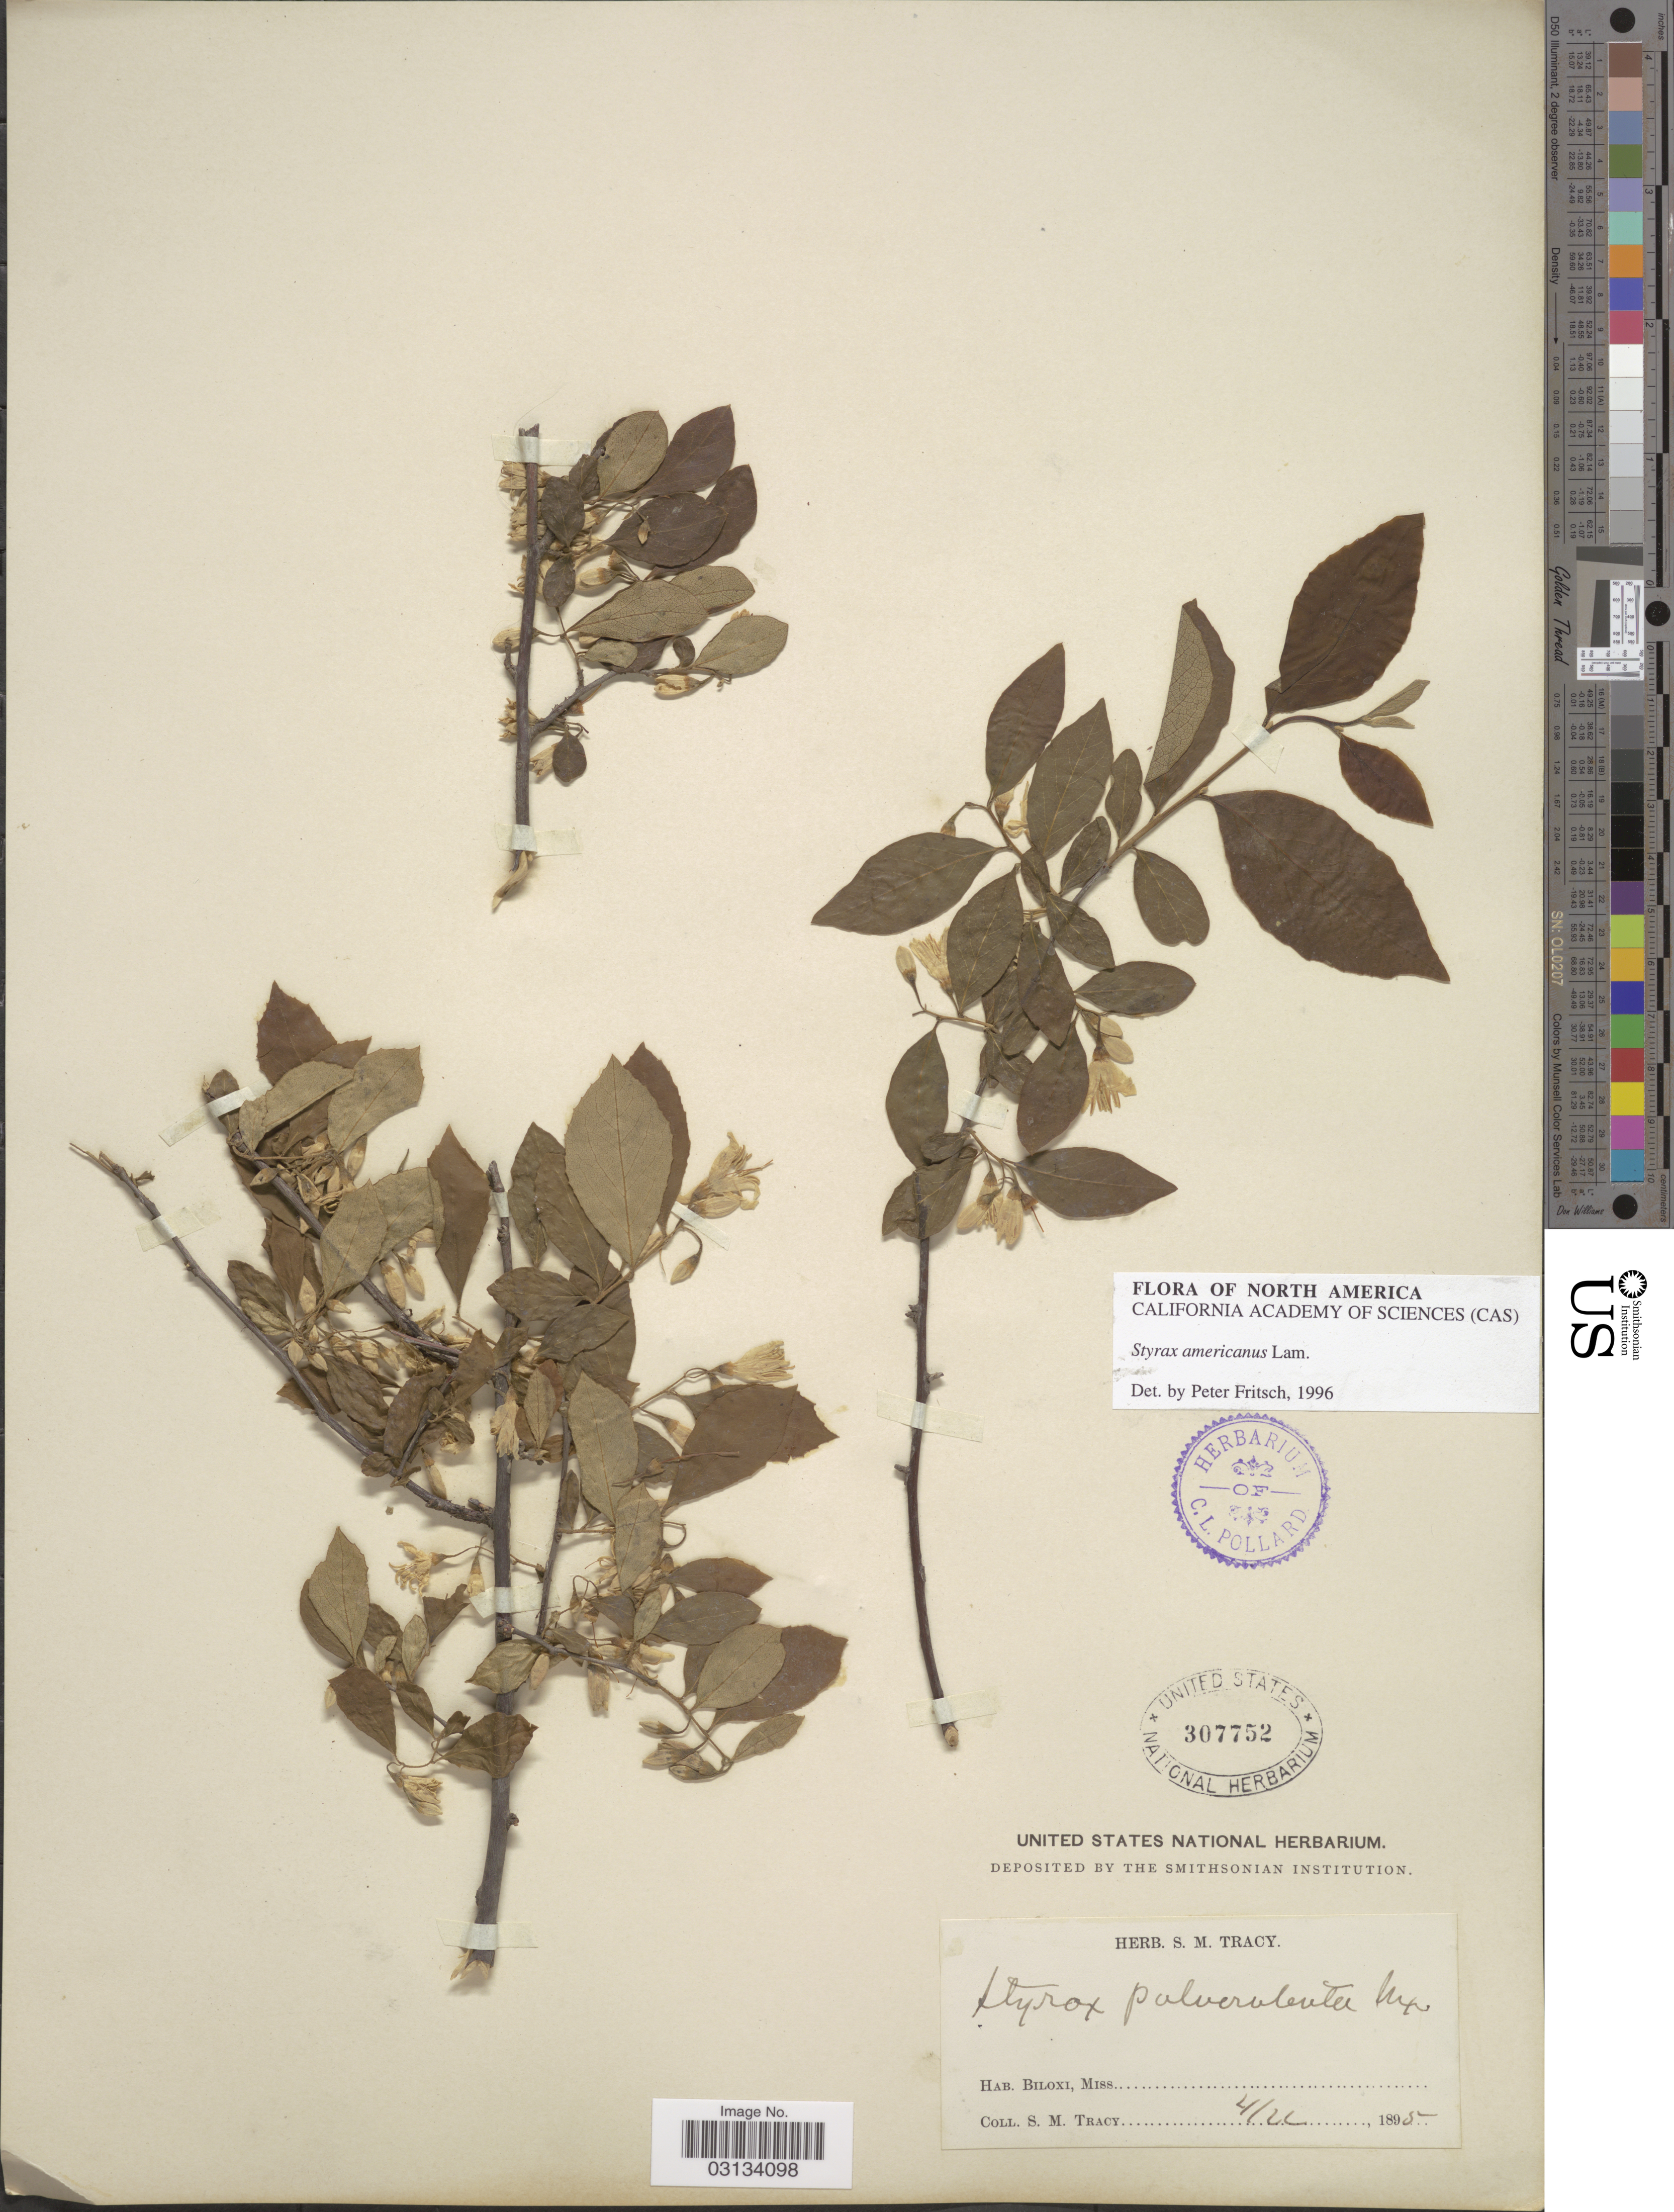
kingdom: Plantae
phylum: Tracheophyta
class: Magnoliopsida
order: Ericales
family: Styracaceae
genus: Styrax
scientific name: Styrax americanus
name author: Lam.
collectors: S. M. Tracy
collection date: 1895-04-22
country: United States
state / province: Mississippi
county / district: Harrison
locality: Biloxi, Miss.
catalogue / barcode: US 307752